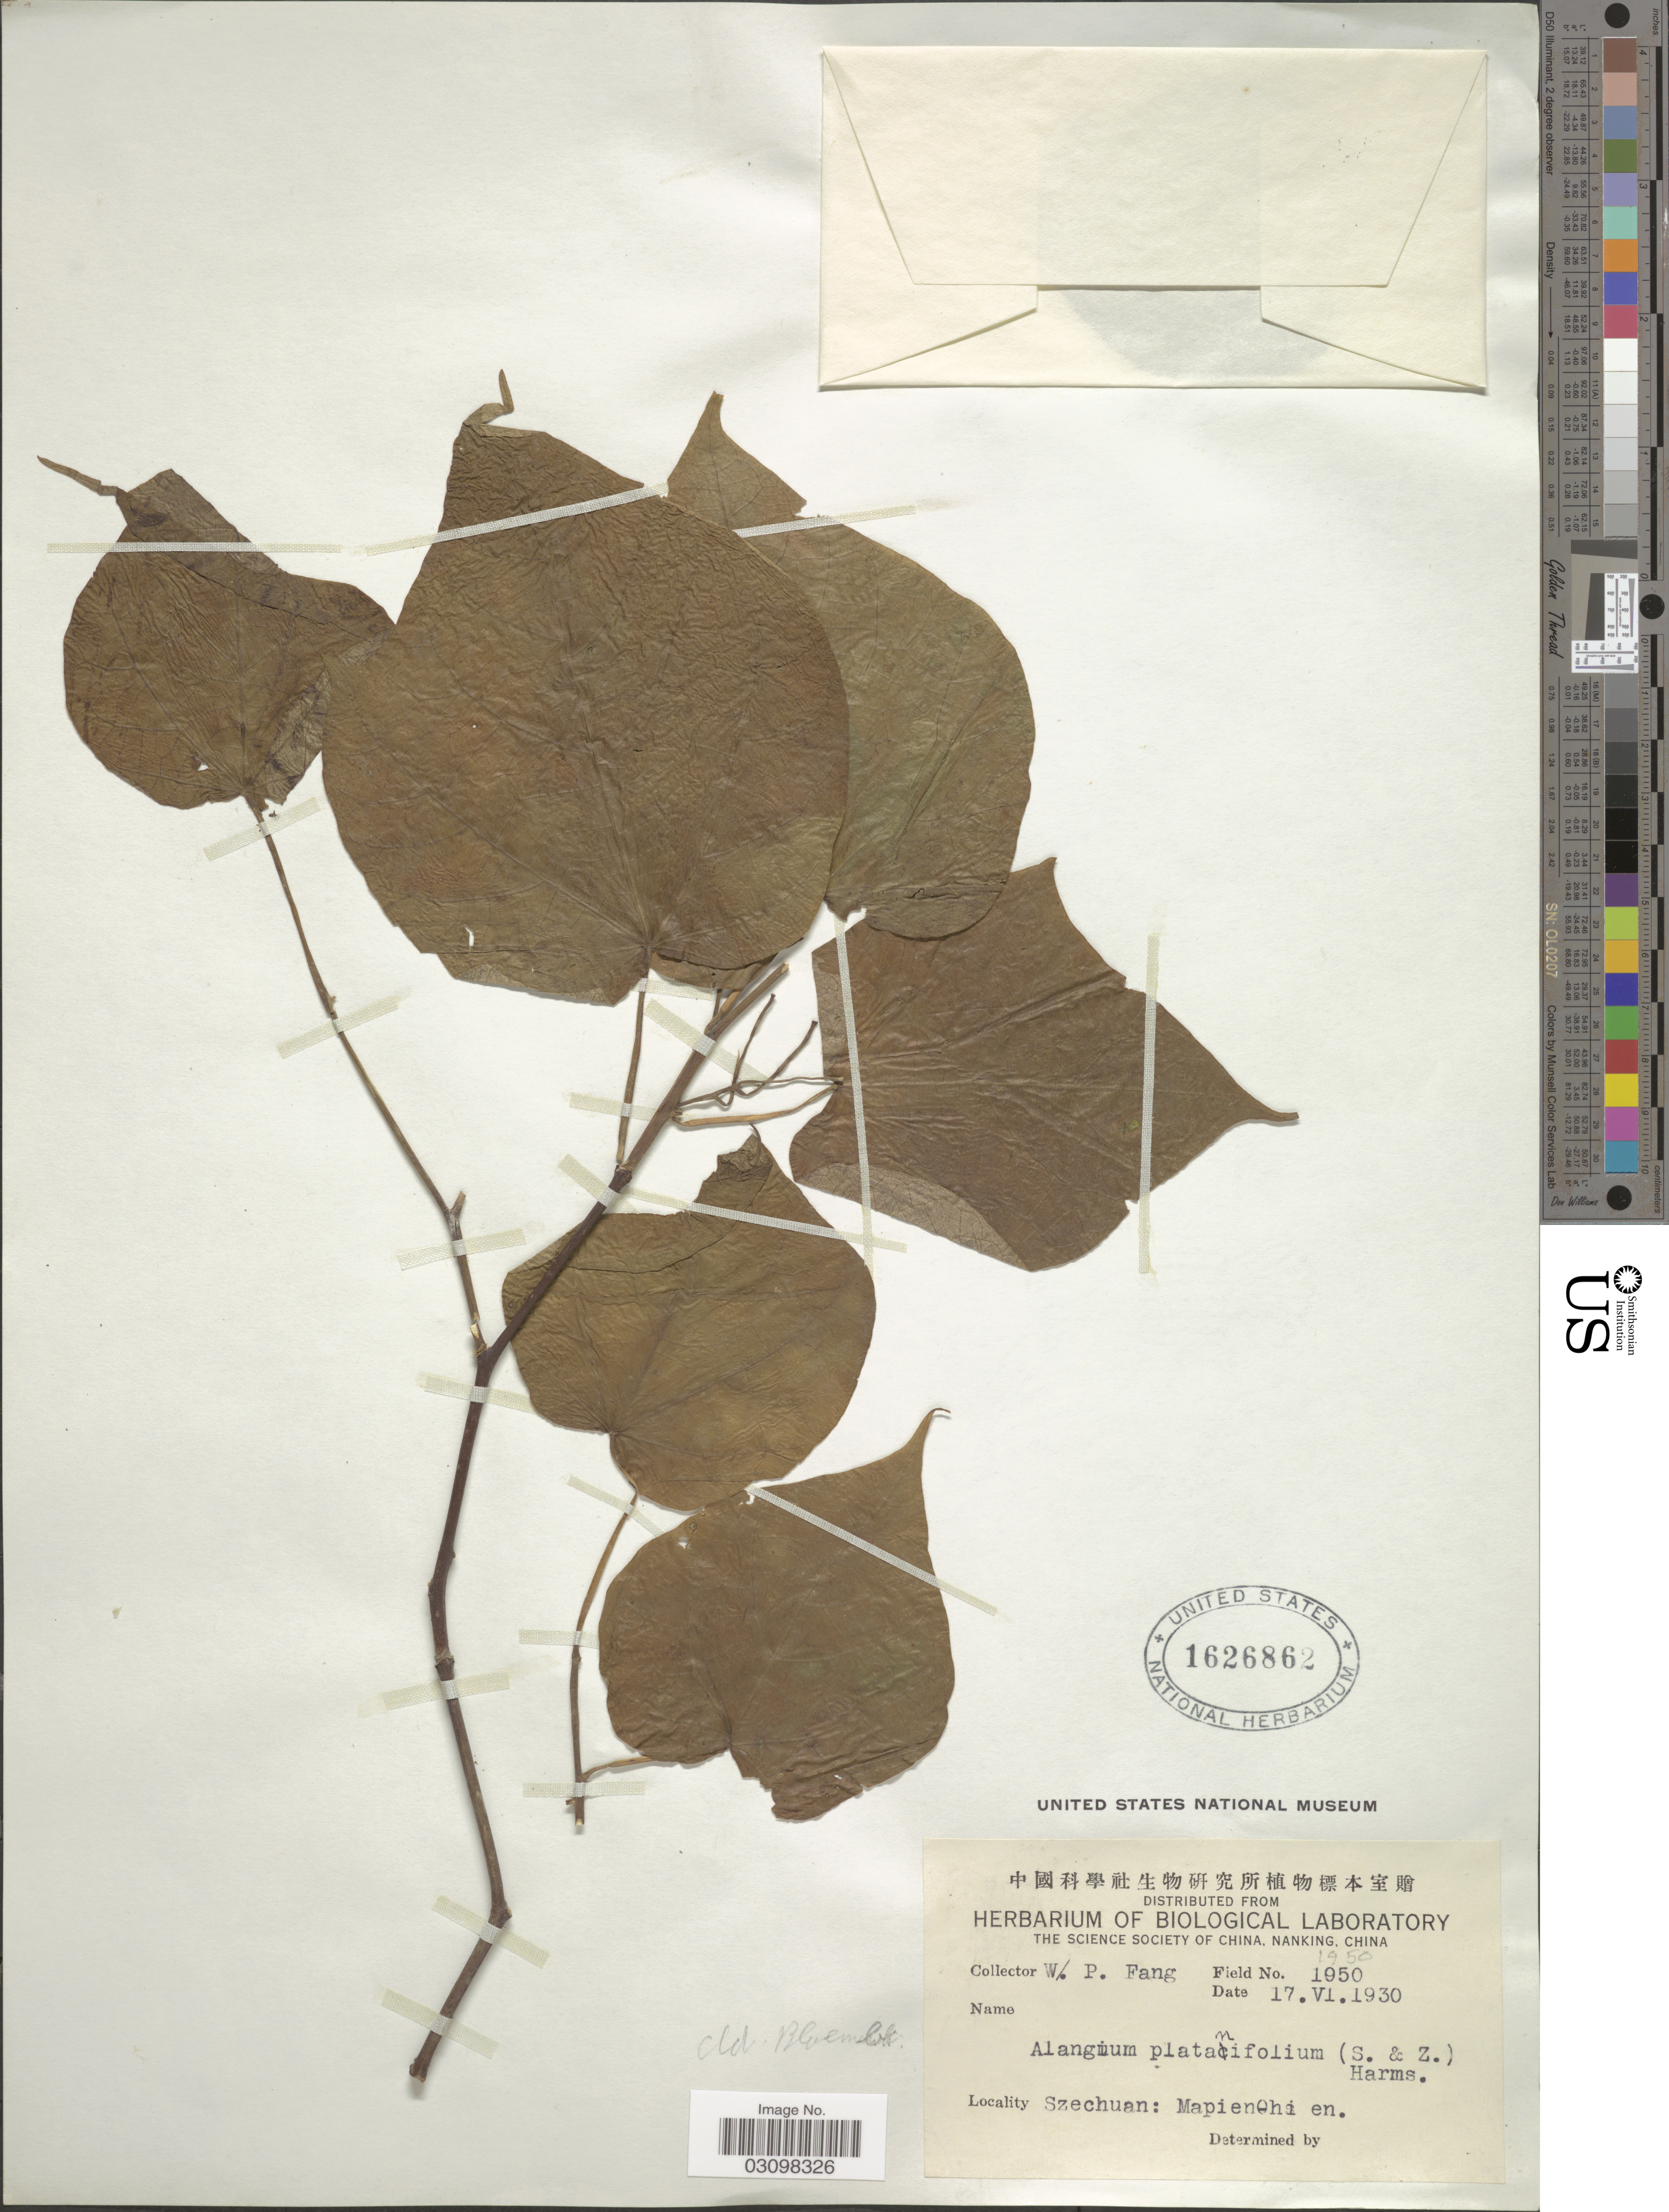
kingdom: Plantae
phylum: Tracheophyta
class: Magnoliopsida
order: Cornales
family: Cornaceae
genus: Alangium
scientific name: Alangium platanifolium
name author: (Siebold & Zucc.) Harms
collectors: W. P. Fang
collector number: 1950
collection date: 1930-06-17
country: China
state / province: Sichuan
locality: Szechuan: Mapien-hi en.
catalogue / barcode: US 1626862